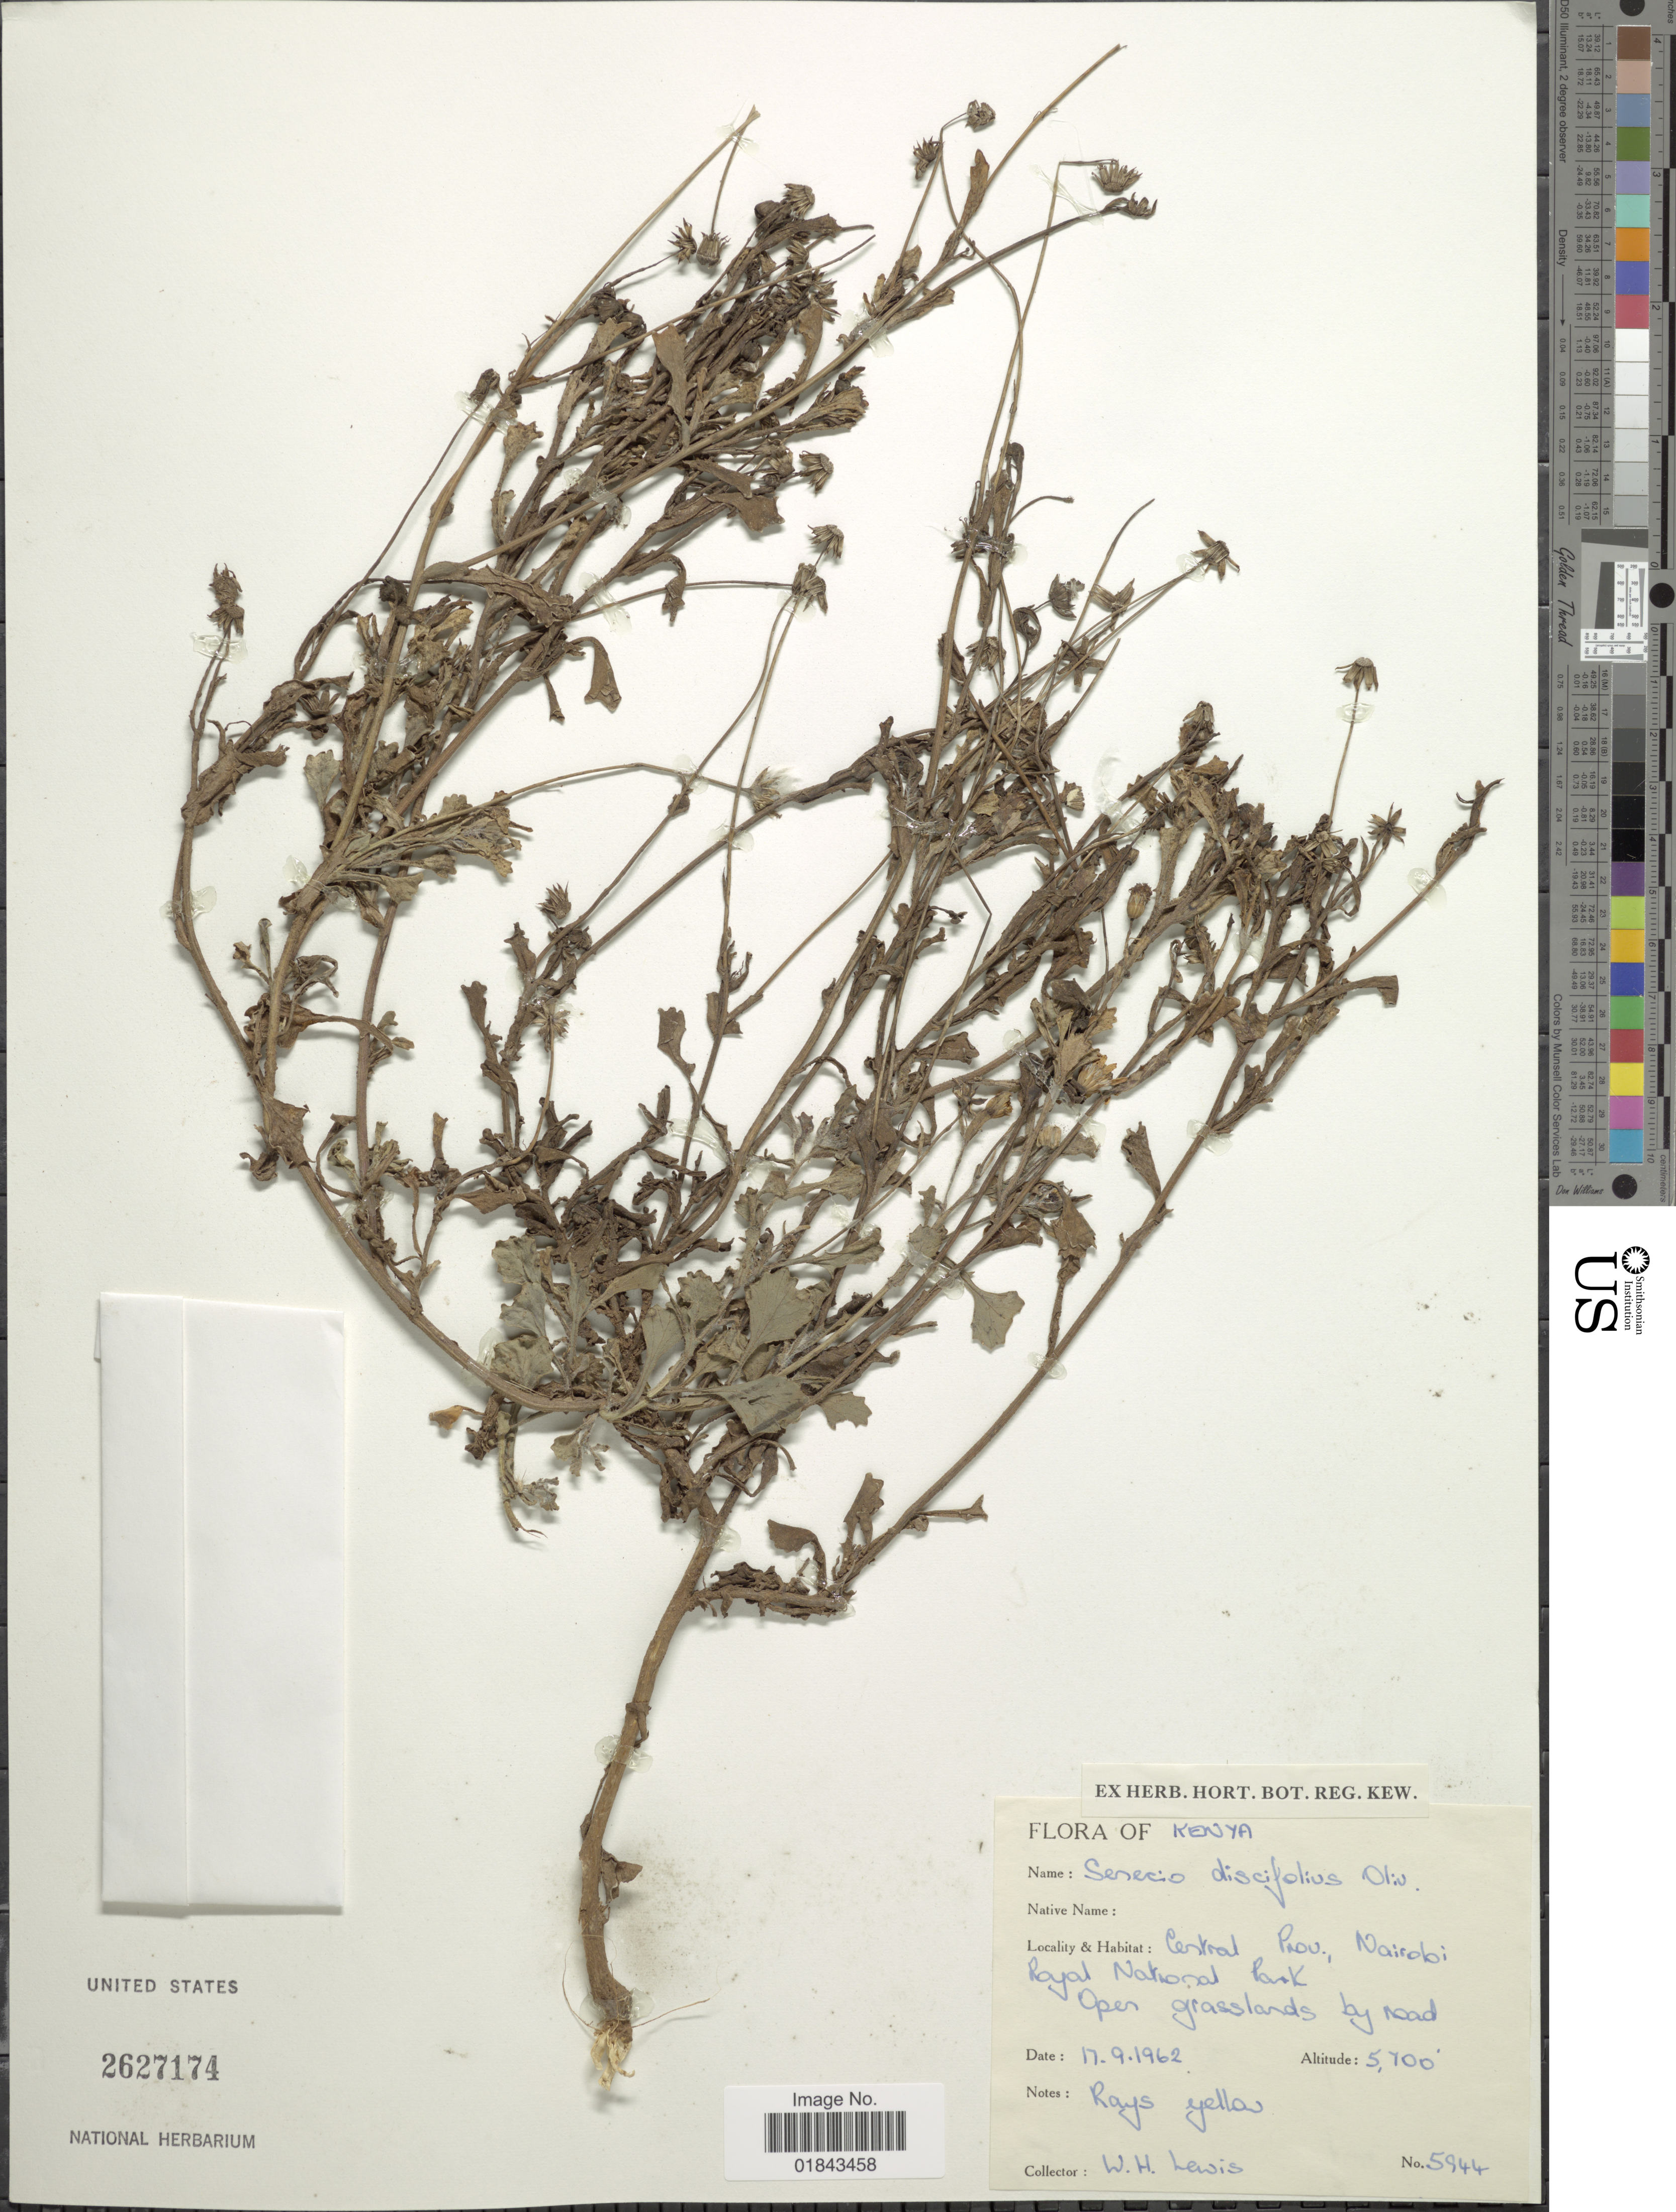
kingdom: Plantae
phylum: Tracheophyta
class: Magnoliopsida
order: Asterales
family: Asteraceae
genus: Emilia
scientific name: Emilia discifolia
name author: (Oliv.) C. Jeffrey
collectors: W. H. Lewis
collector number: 5944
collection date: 1962-09-17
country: Kenya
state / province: Nairobi Area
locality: Nairobi Royal National Park, open grassland by road.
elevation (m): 1737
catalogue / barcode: US 2627174